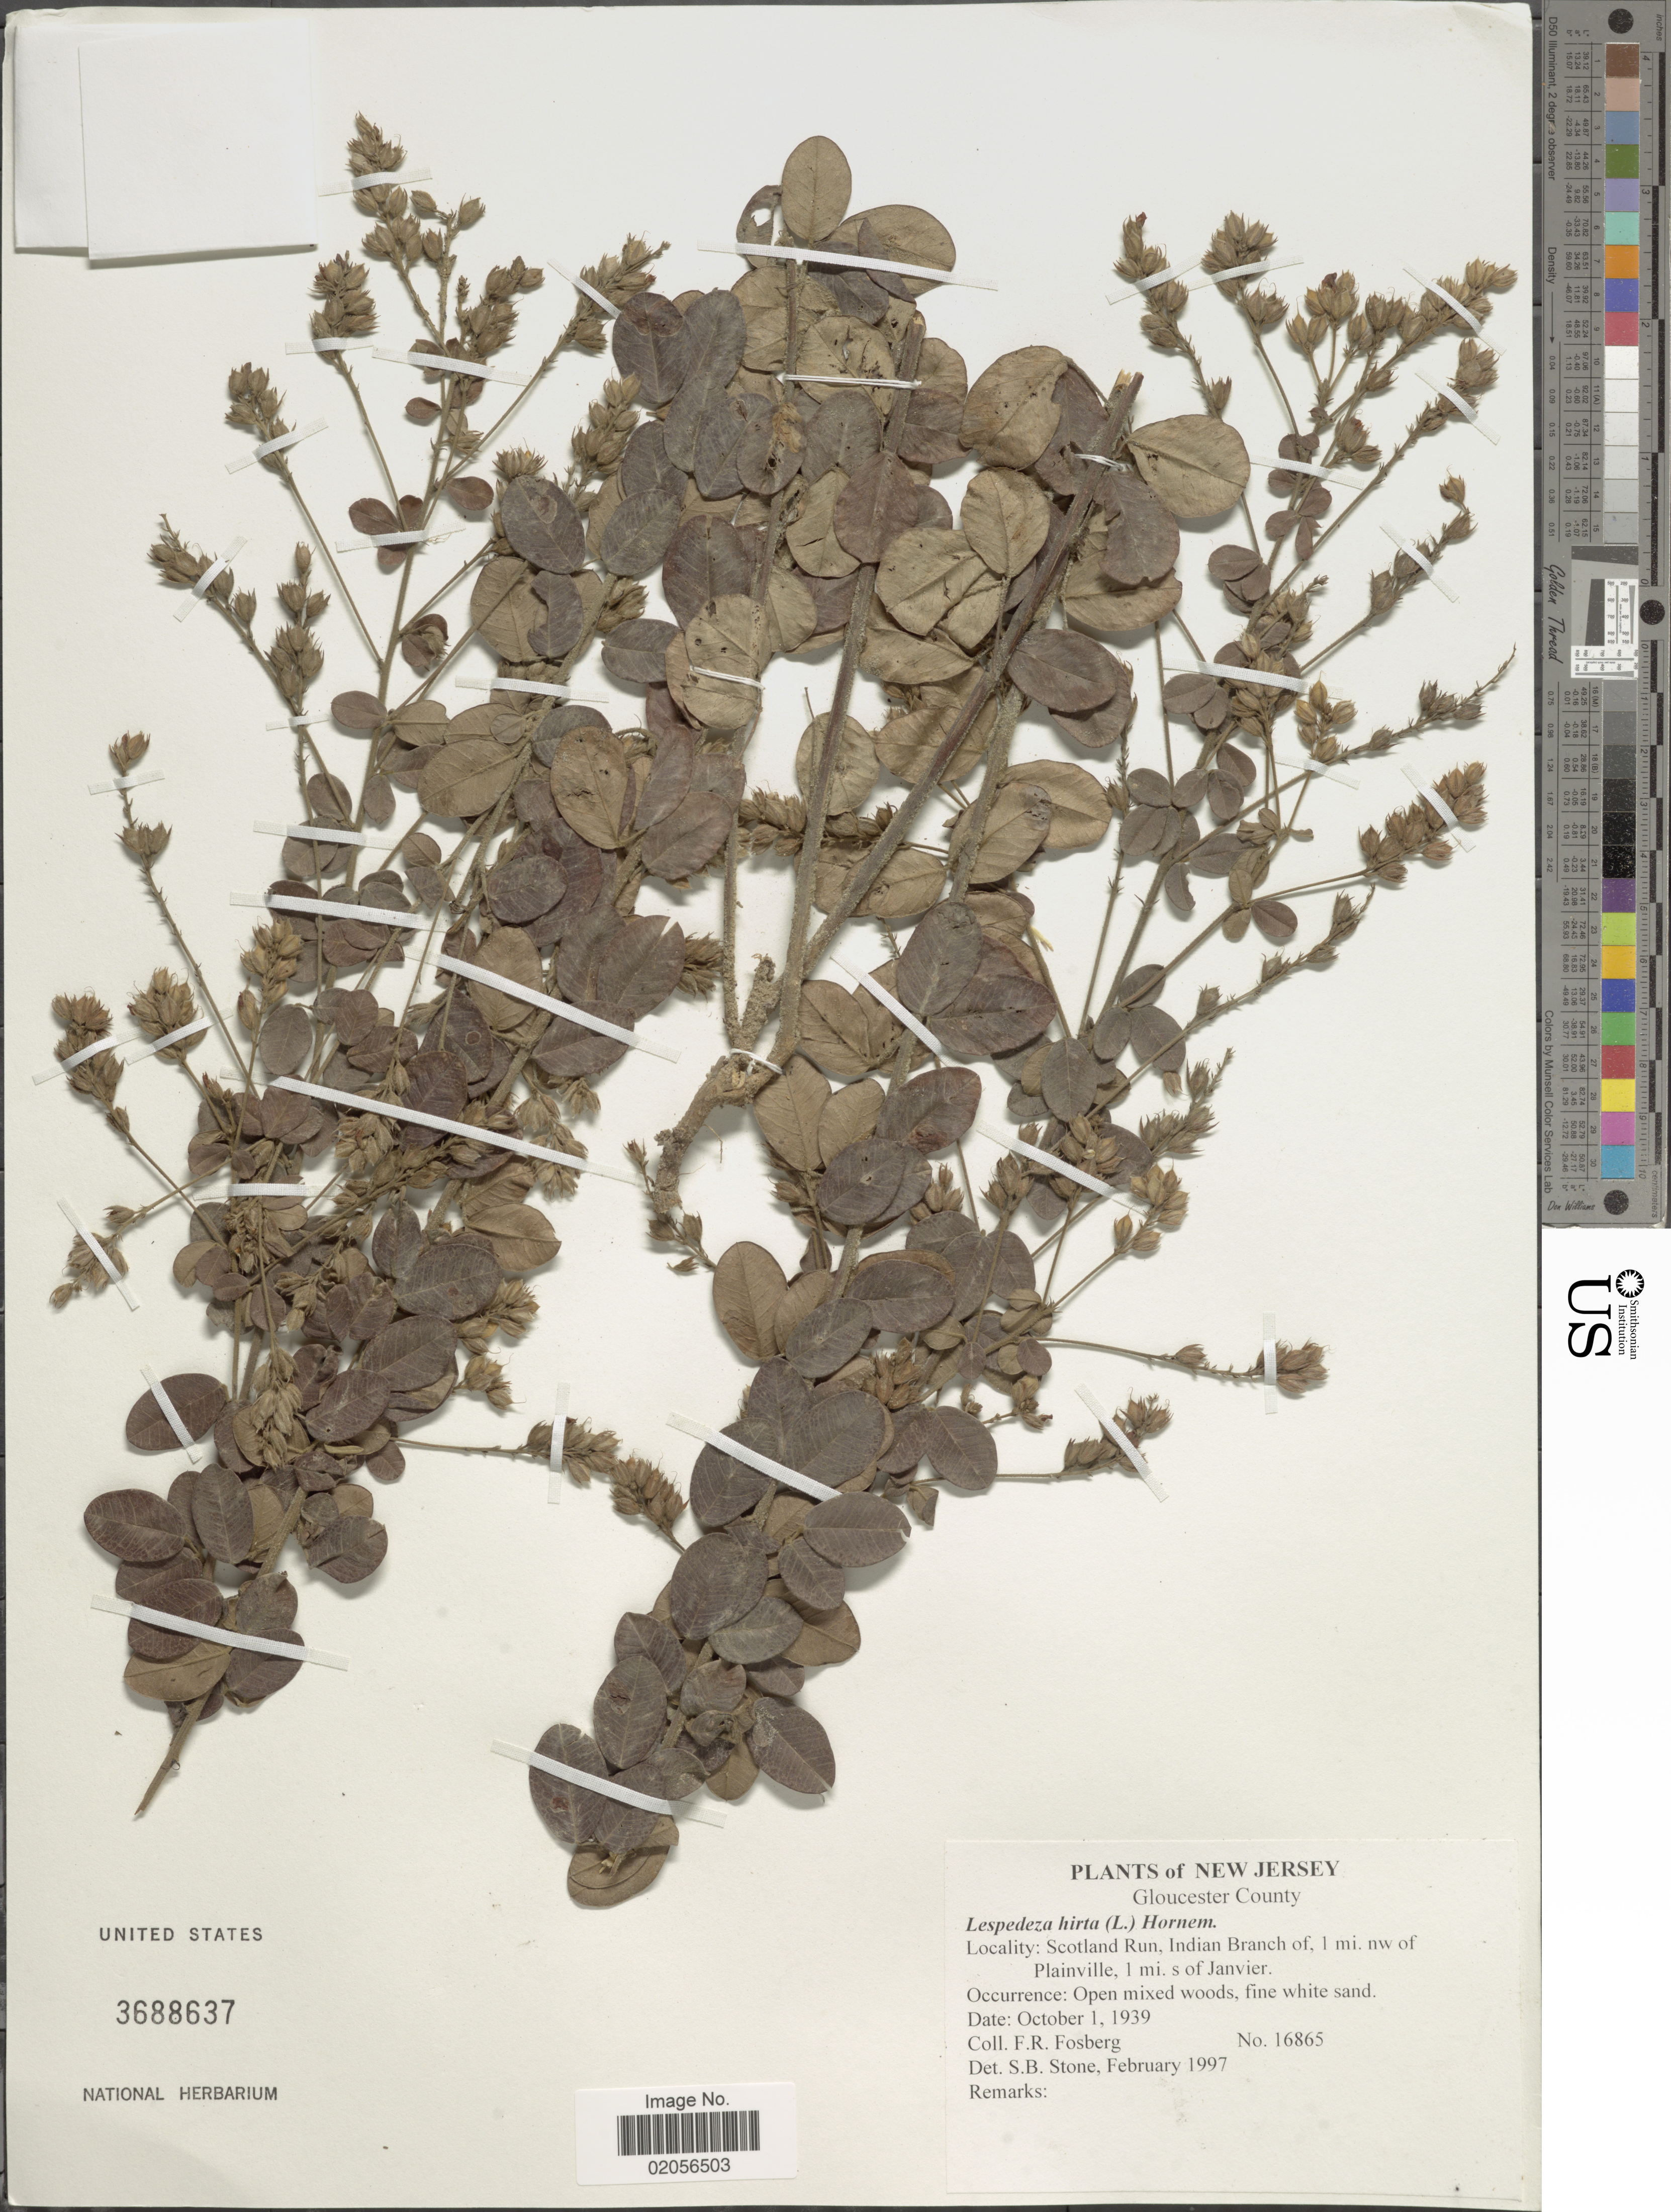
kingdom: Plantae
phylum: Tracheophyta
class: Magnoliopsida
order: Fabales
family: Fabaceae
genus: Lespedeza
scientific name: Lespedeza hirta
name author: (L.) Hornem.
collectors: S. B. Stone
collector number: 16865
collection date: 1997-02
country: United States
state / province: New Jersey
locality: Gloucester County, Scotland Run, Indian Branch of, 1 mi nw of Plainville, 1 mi s of Janvier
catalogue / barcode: US 3688637